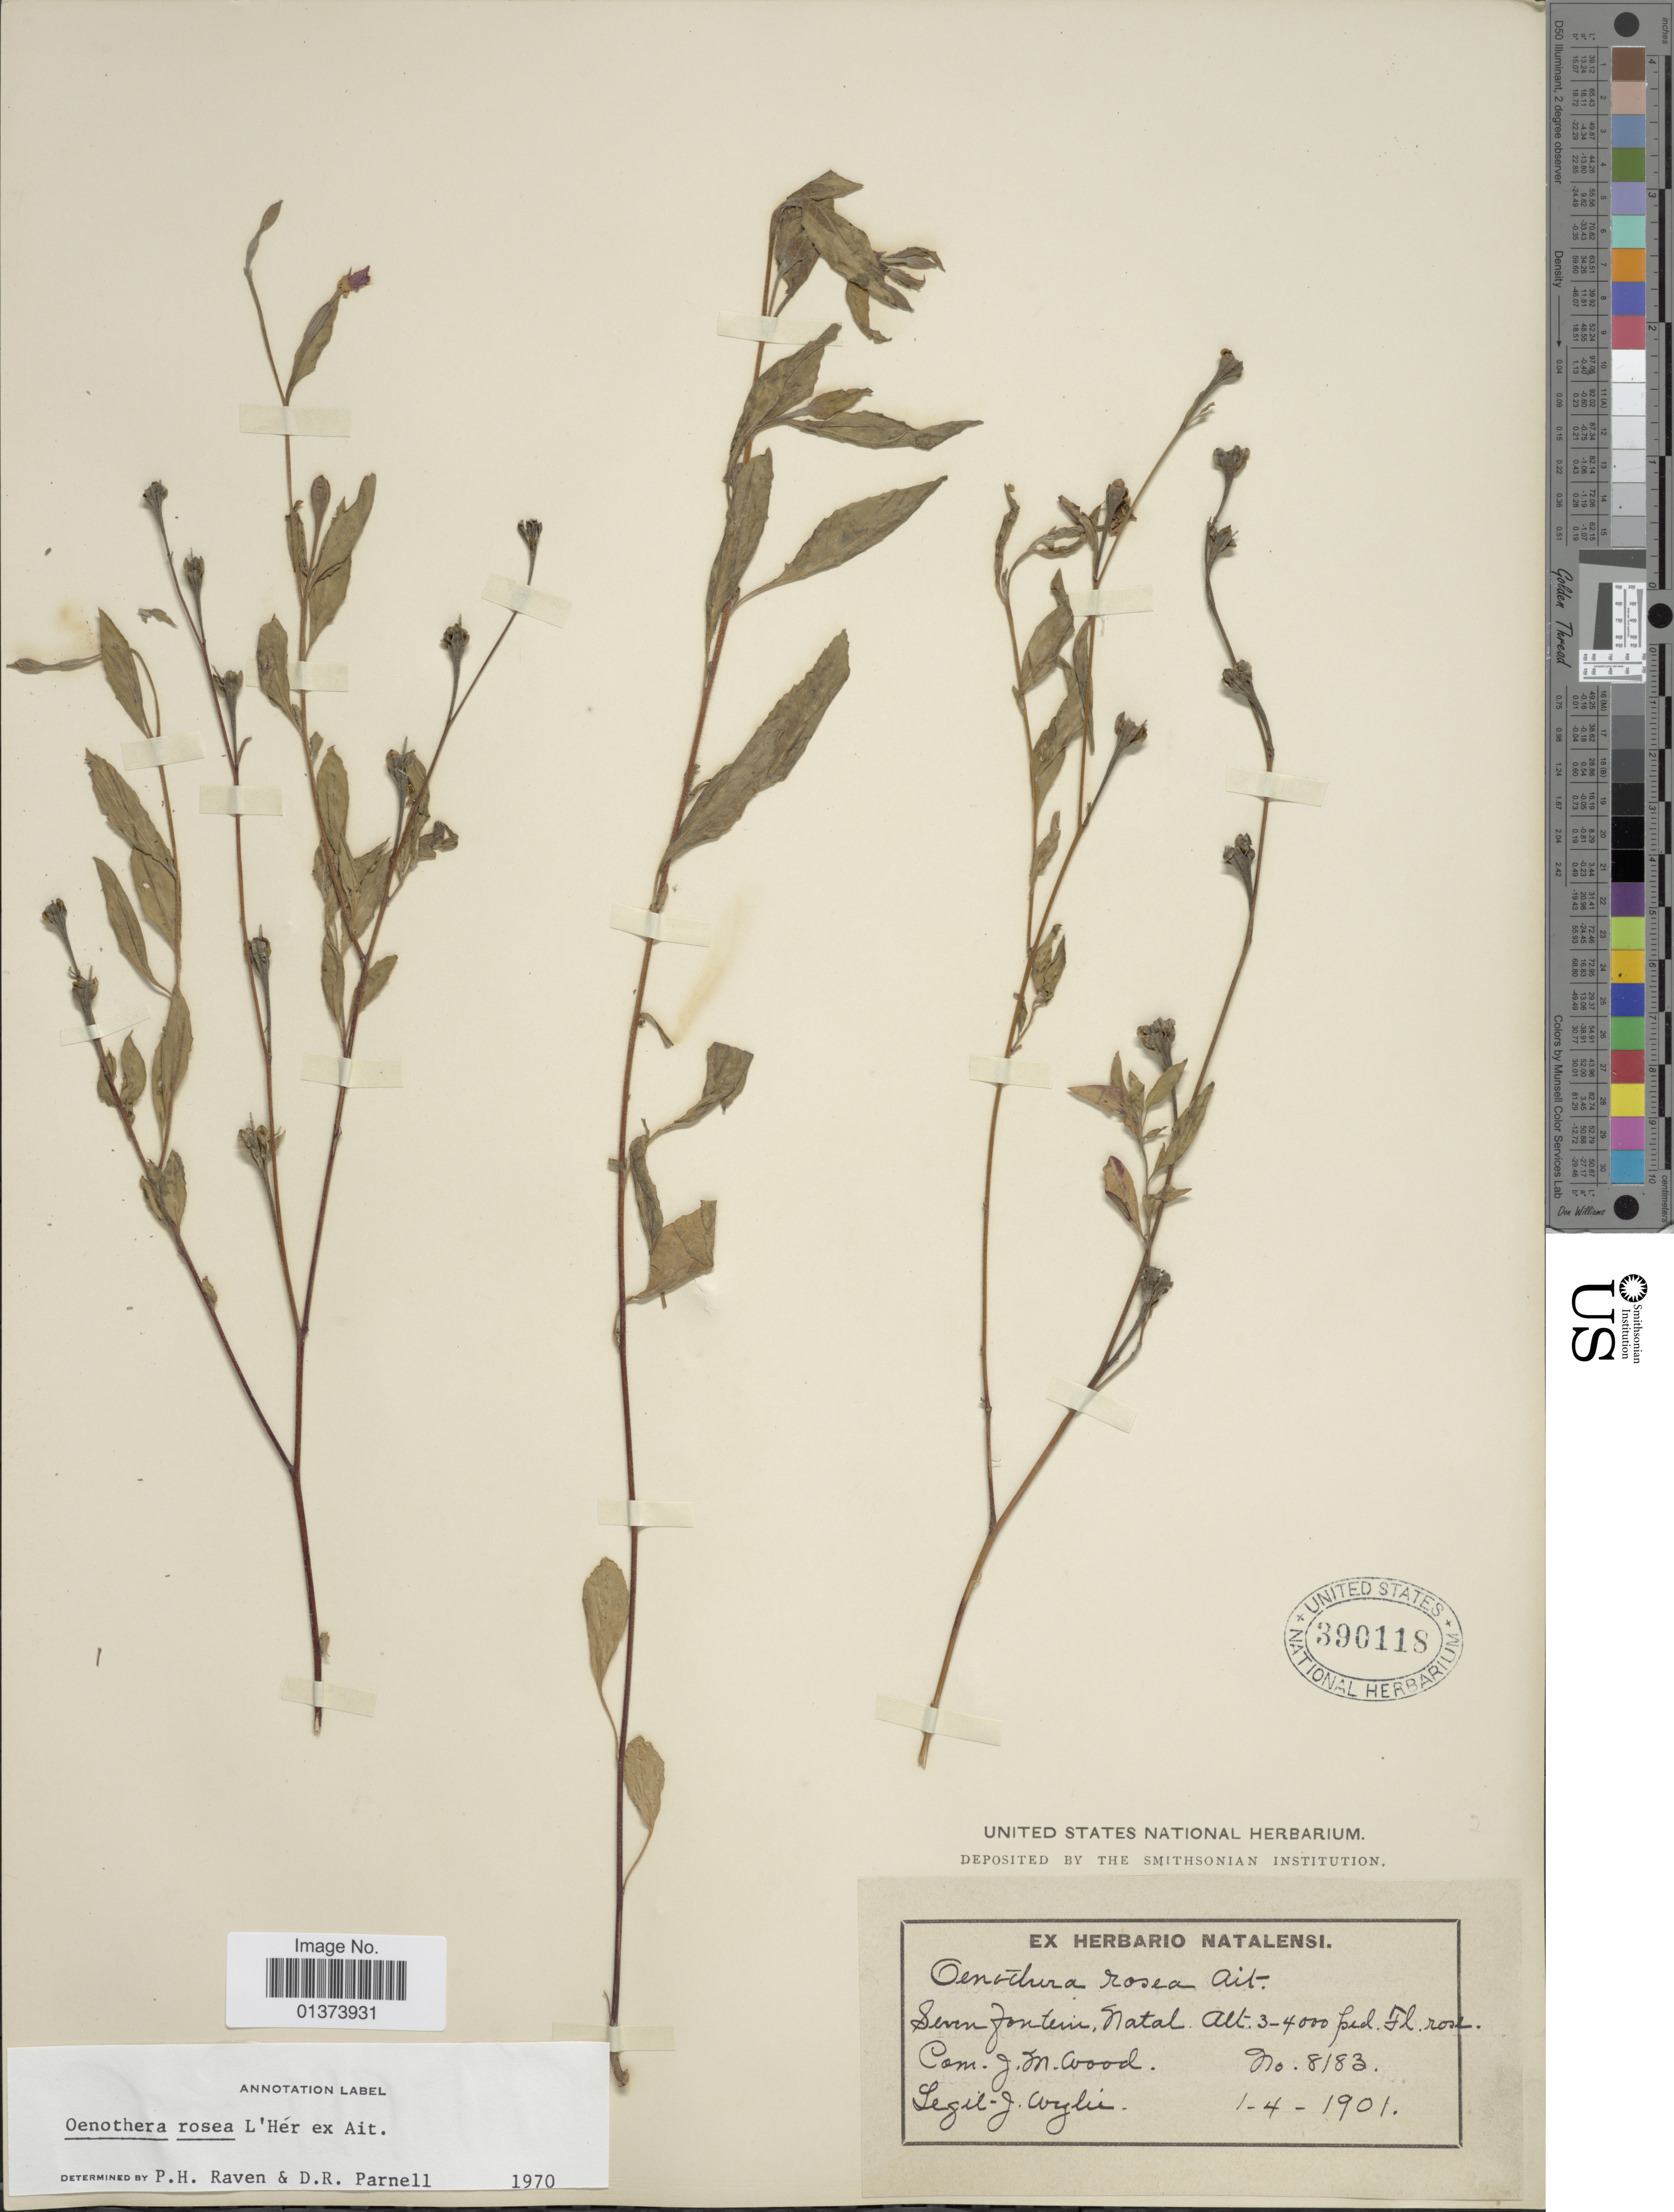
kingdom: Plantae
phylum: Tracheophyta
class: Magnoliopsida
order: Myrtales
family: Onagraceae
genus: Oenothera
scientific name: Oenothera rosea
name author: L'Hér. ex Aiton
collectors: J. Wylie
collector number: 8183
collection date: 1901-04-01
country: South Africa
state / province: KwaZulu-Natal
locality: Seven Fontein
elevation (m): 914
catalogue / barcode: US 390118